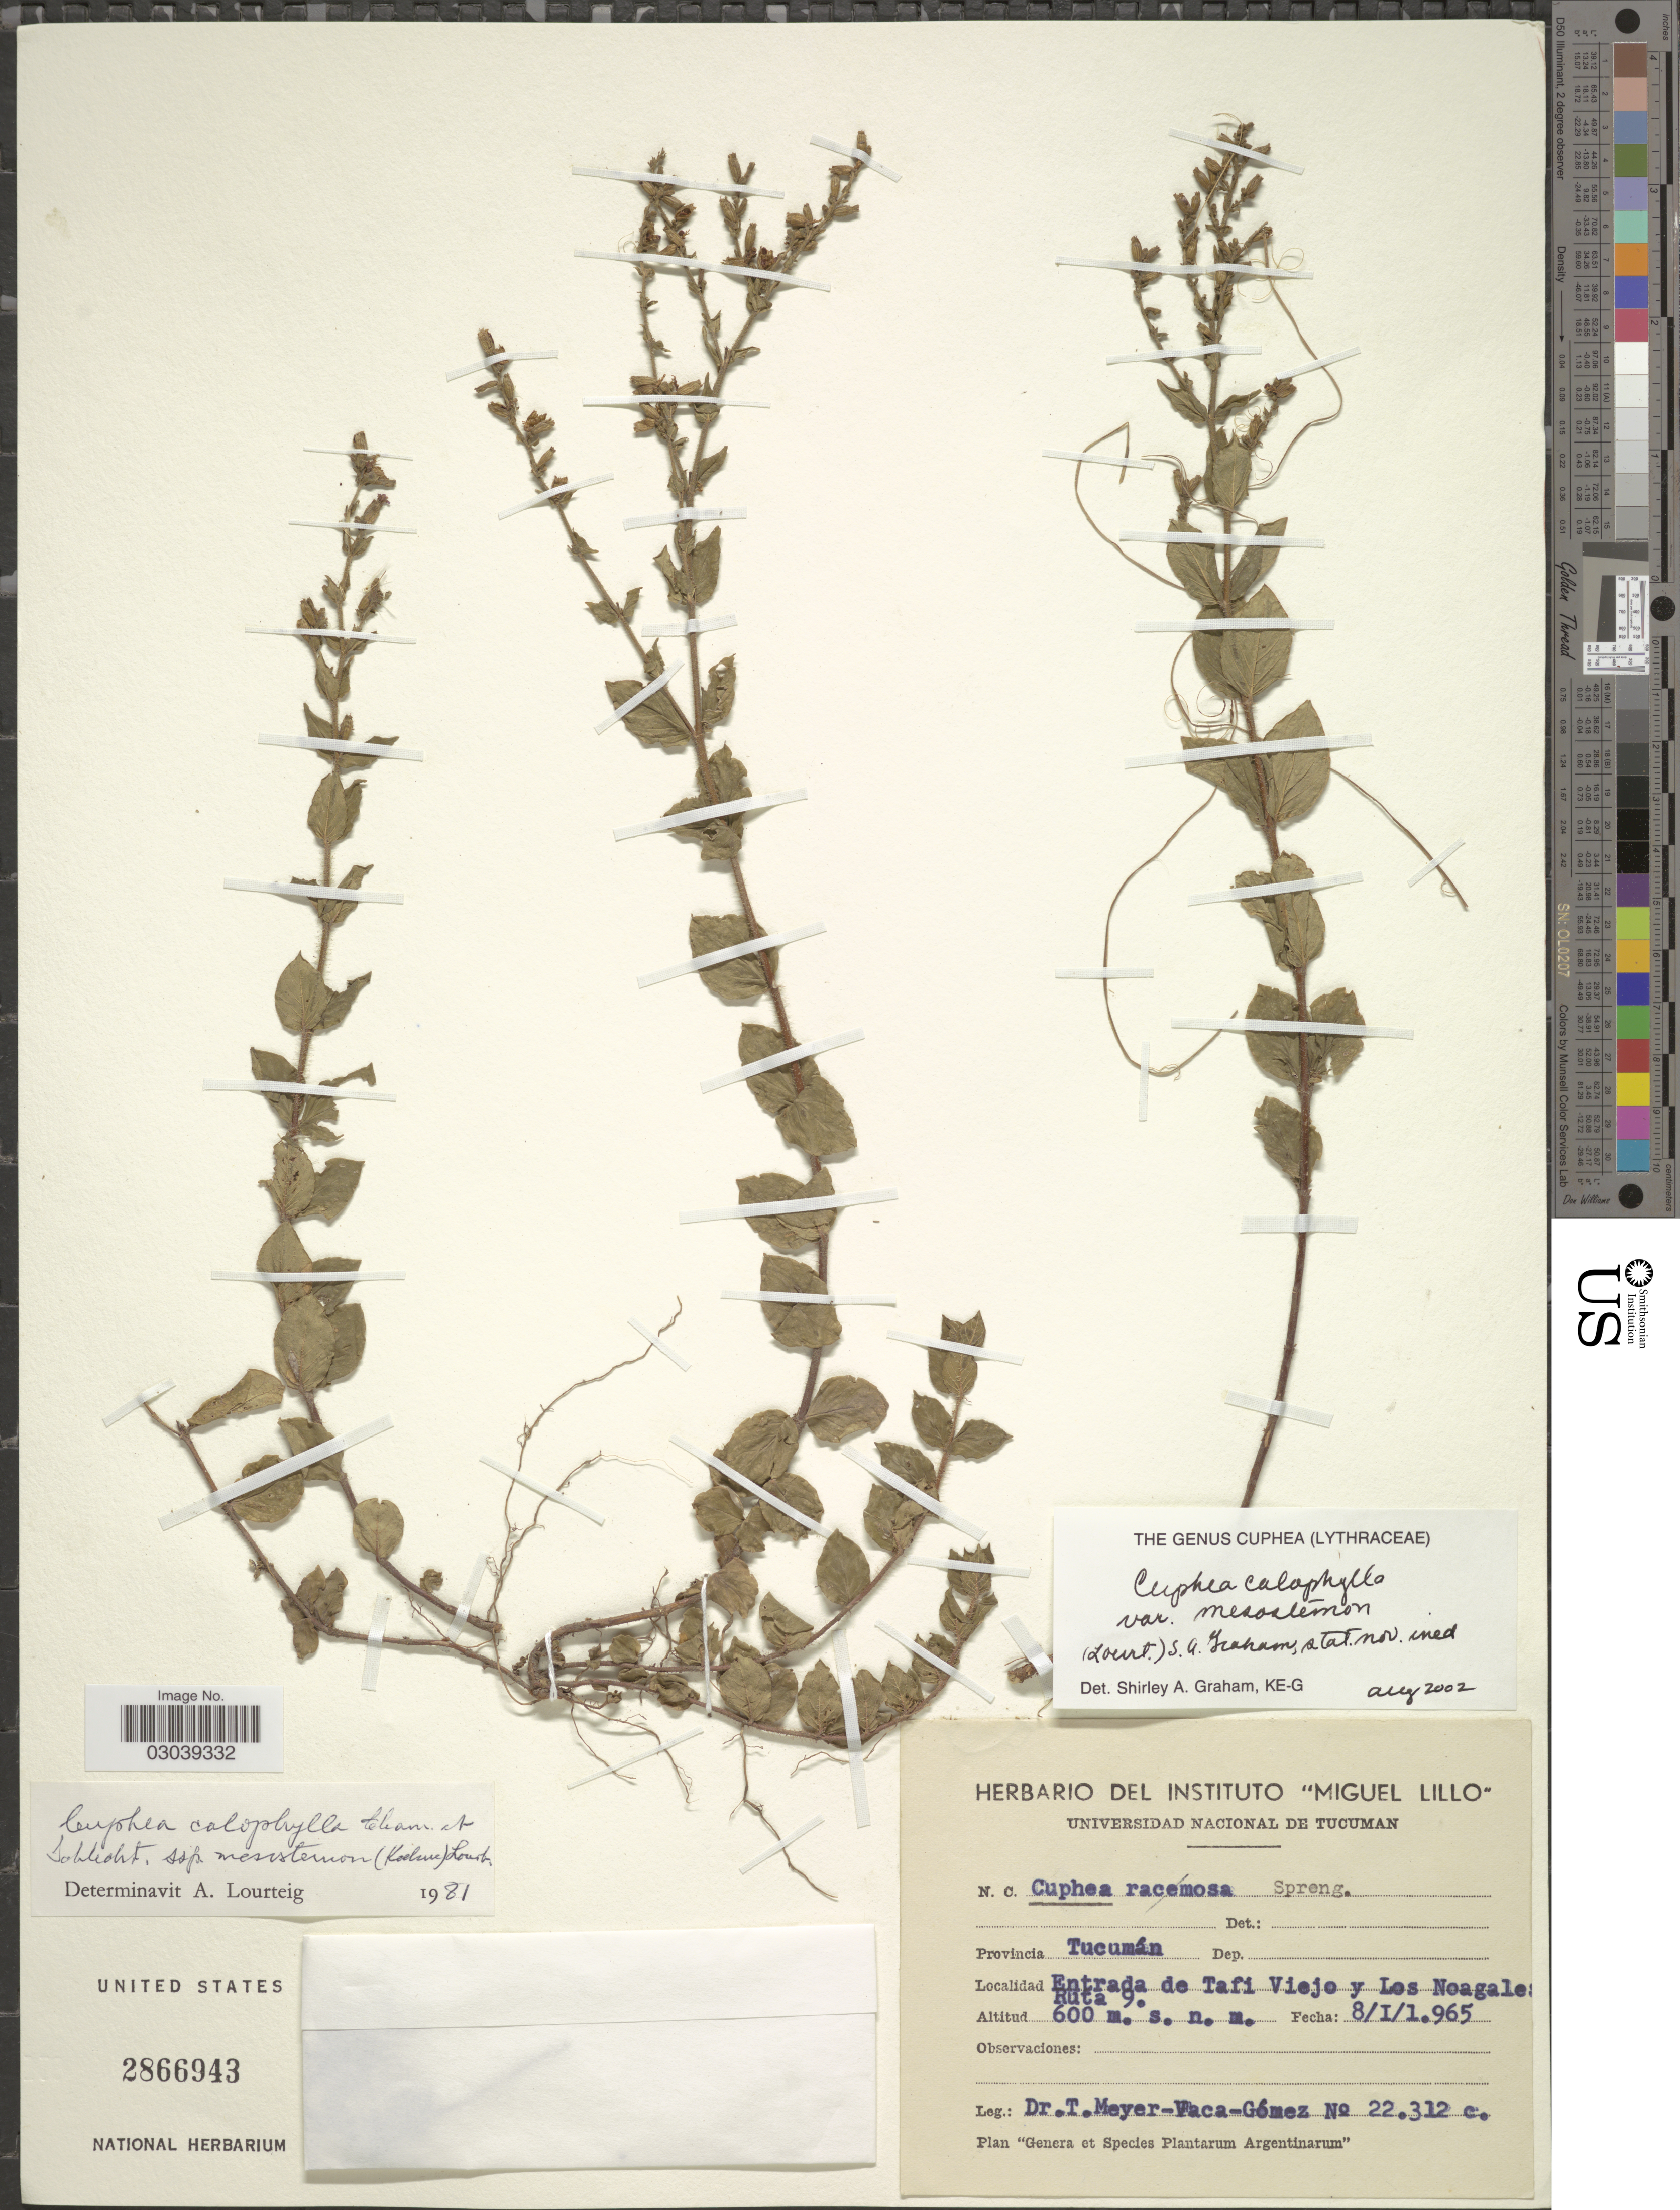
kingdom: Plantae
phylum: Tracheophyta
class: Magnoliopsida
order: Myrtales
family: Lythraceae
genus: Cuphea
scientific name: Cuphea calophylla subsp. mesostemon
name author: (Koehne) Lourteig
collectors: T. Meyer & Vaca-Gómez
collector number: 22312c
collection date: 1965-01-08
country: Argentina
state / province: Tucuman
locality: Entrada de Tafi Viejo y Los Noagale [illegible text] Ruta 9.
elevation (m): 600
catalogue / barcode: US 2866943